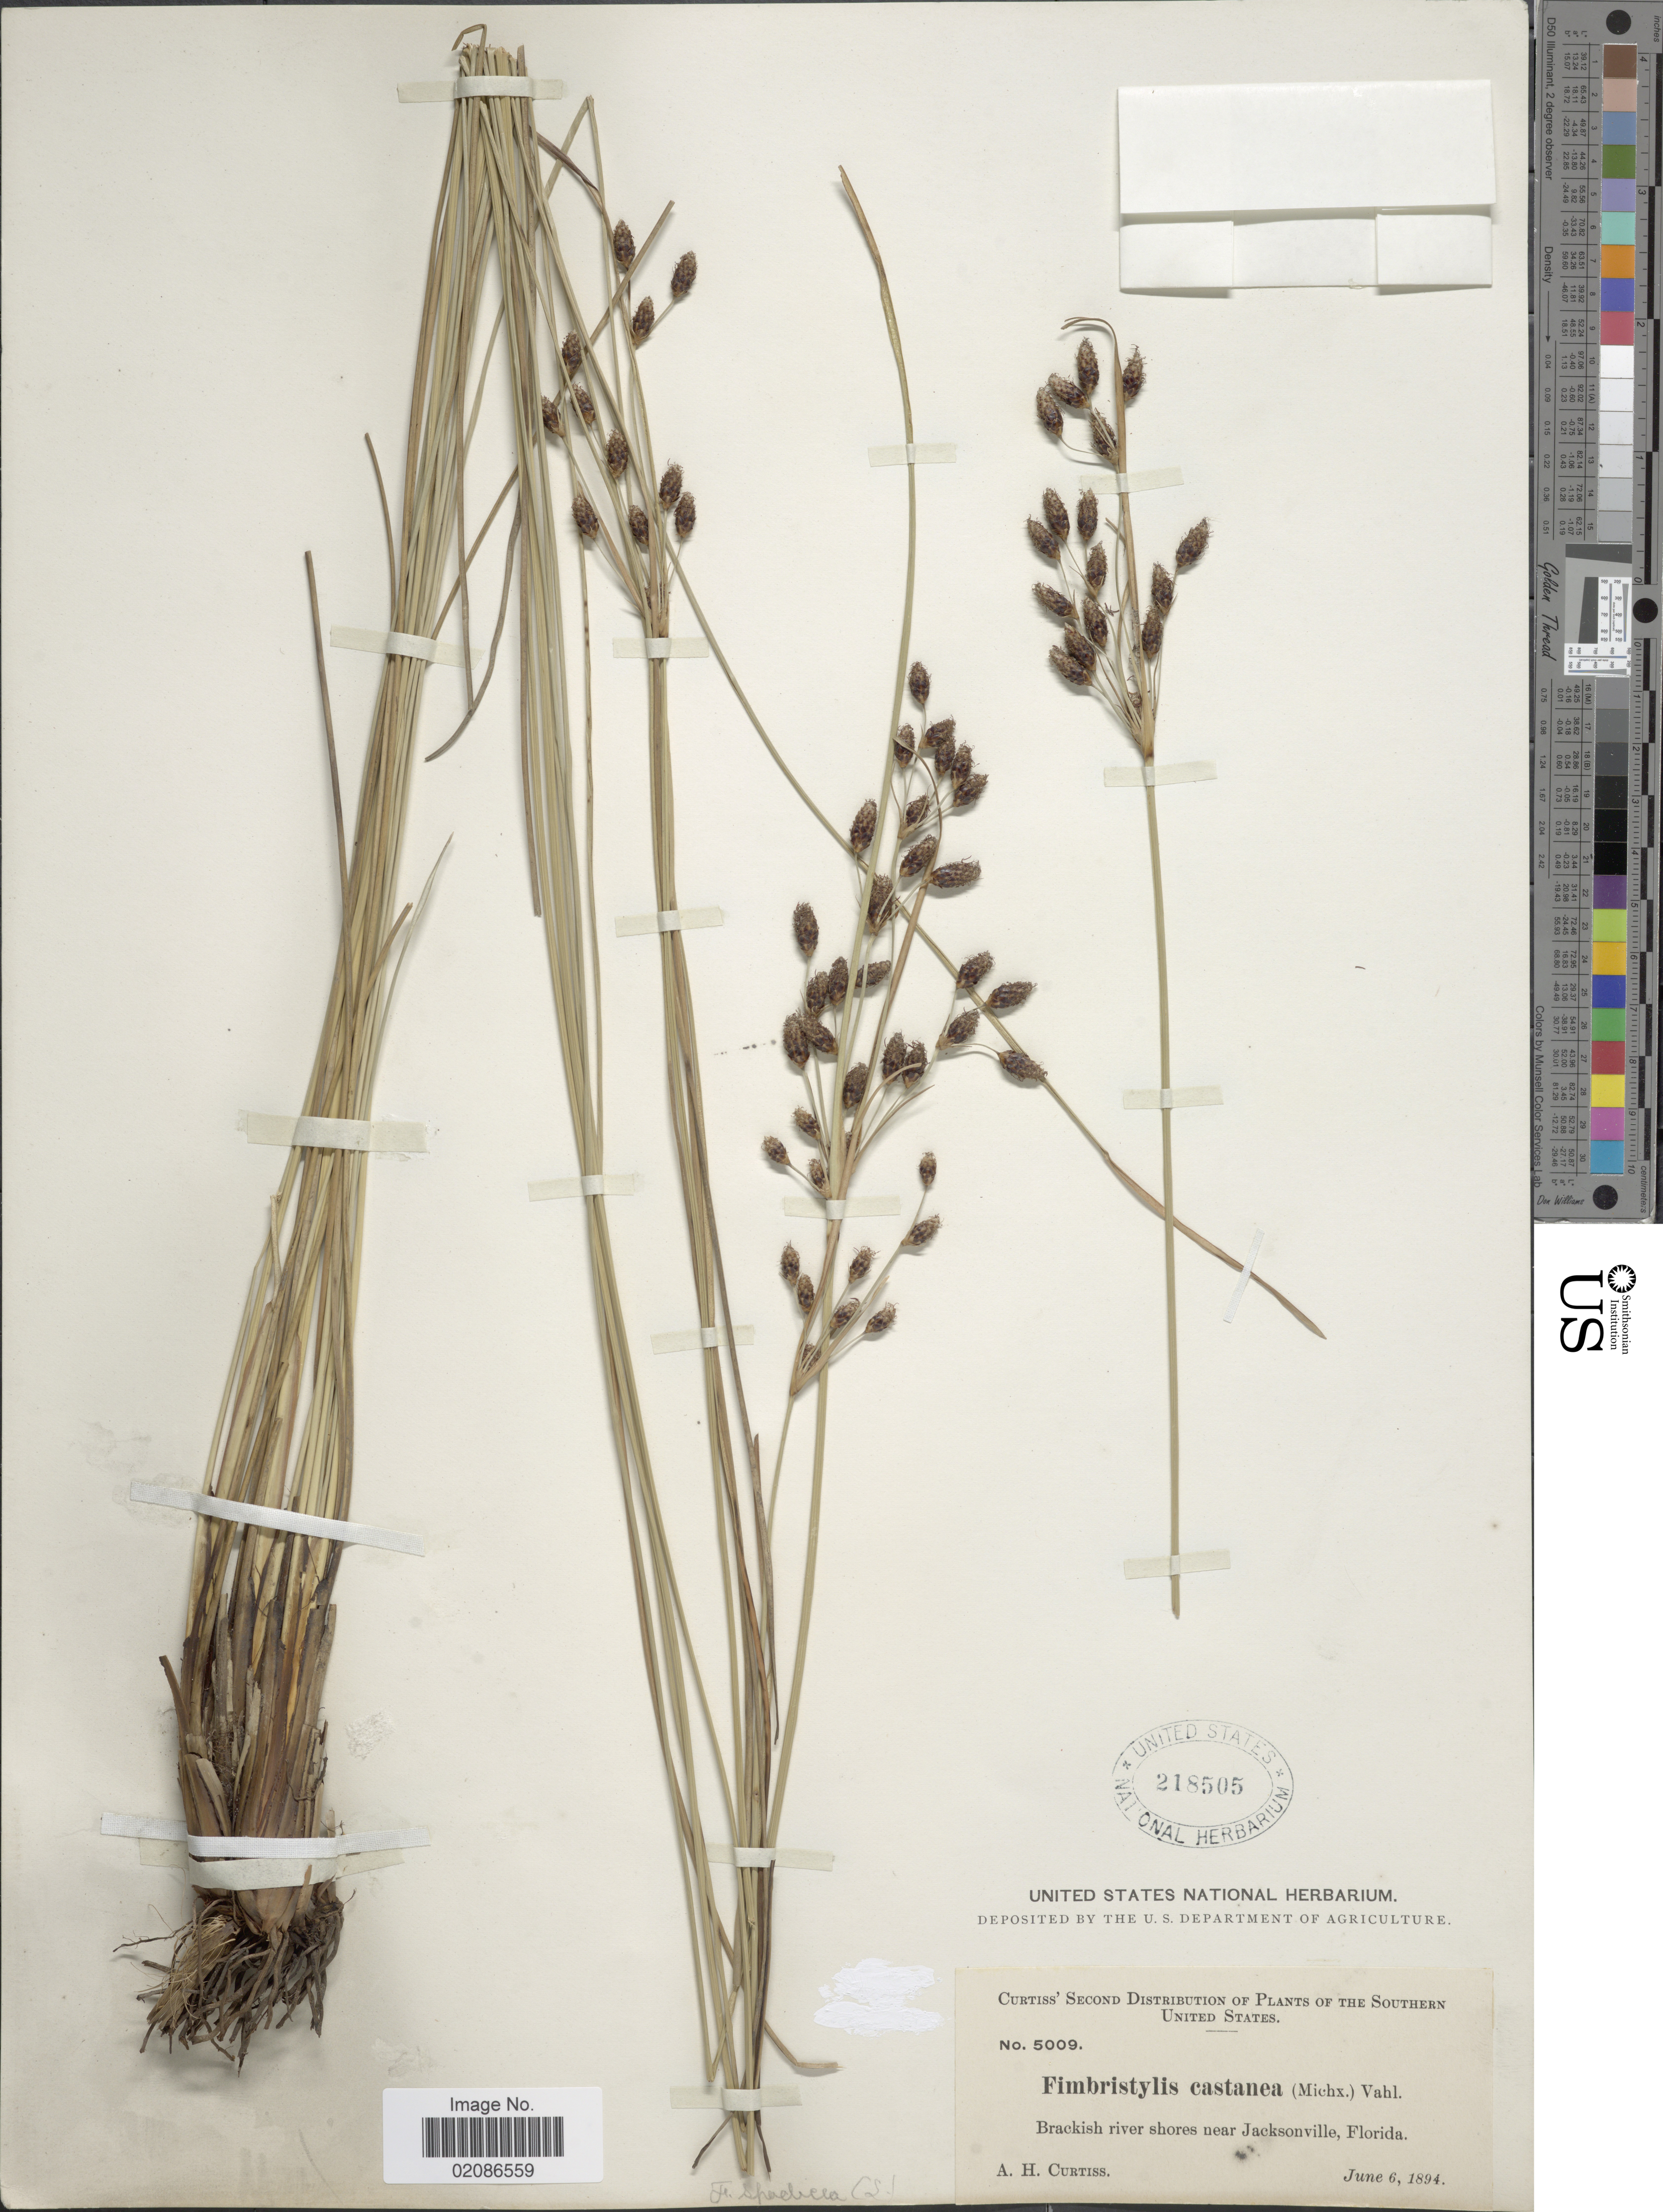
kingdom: Plantae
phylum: Tracheophyta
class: Liliopsida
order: Poales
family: Cyperaceae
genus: Fimbristylis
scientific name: Fimbristylis castanea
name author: (Michx.) Vahl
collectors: A. H. Curtiss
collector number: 5009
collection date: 1894-06-06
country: United States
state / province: Florida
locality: Southern United States, Brackish river shores near Jacksonville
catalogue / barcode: US 218505